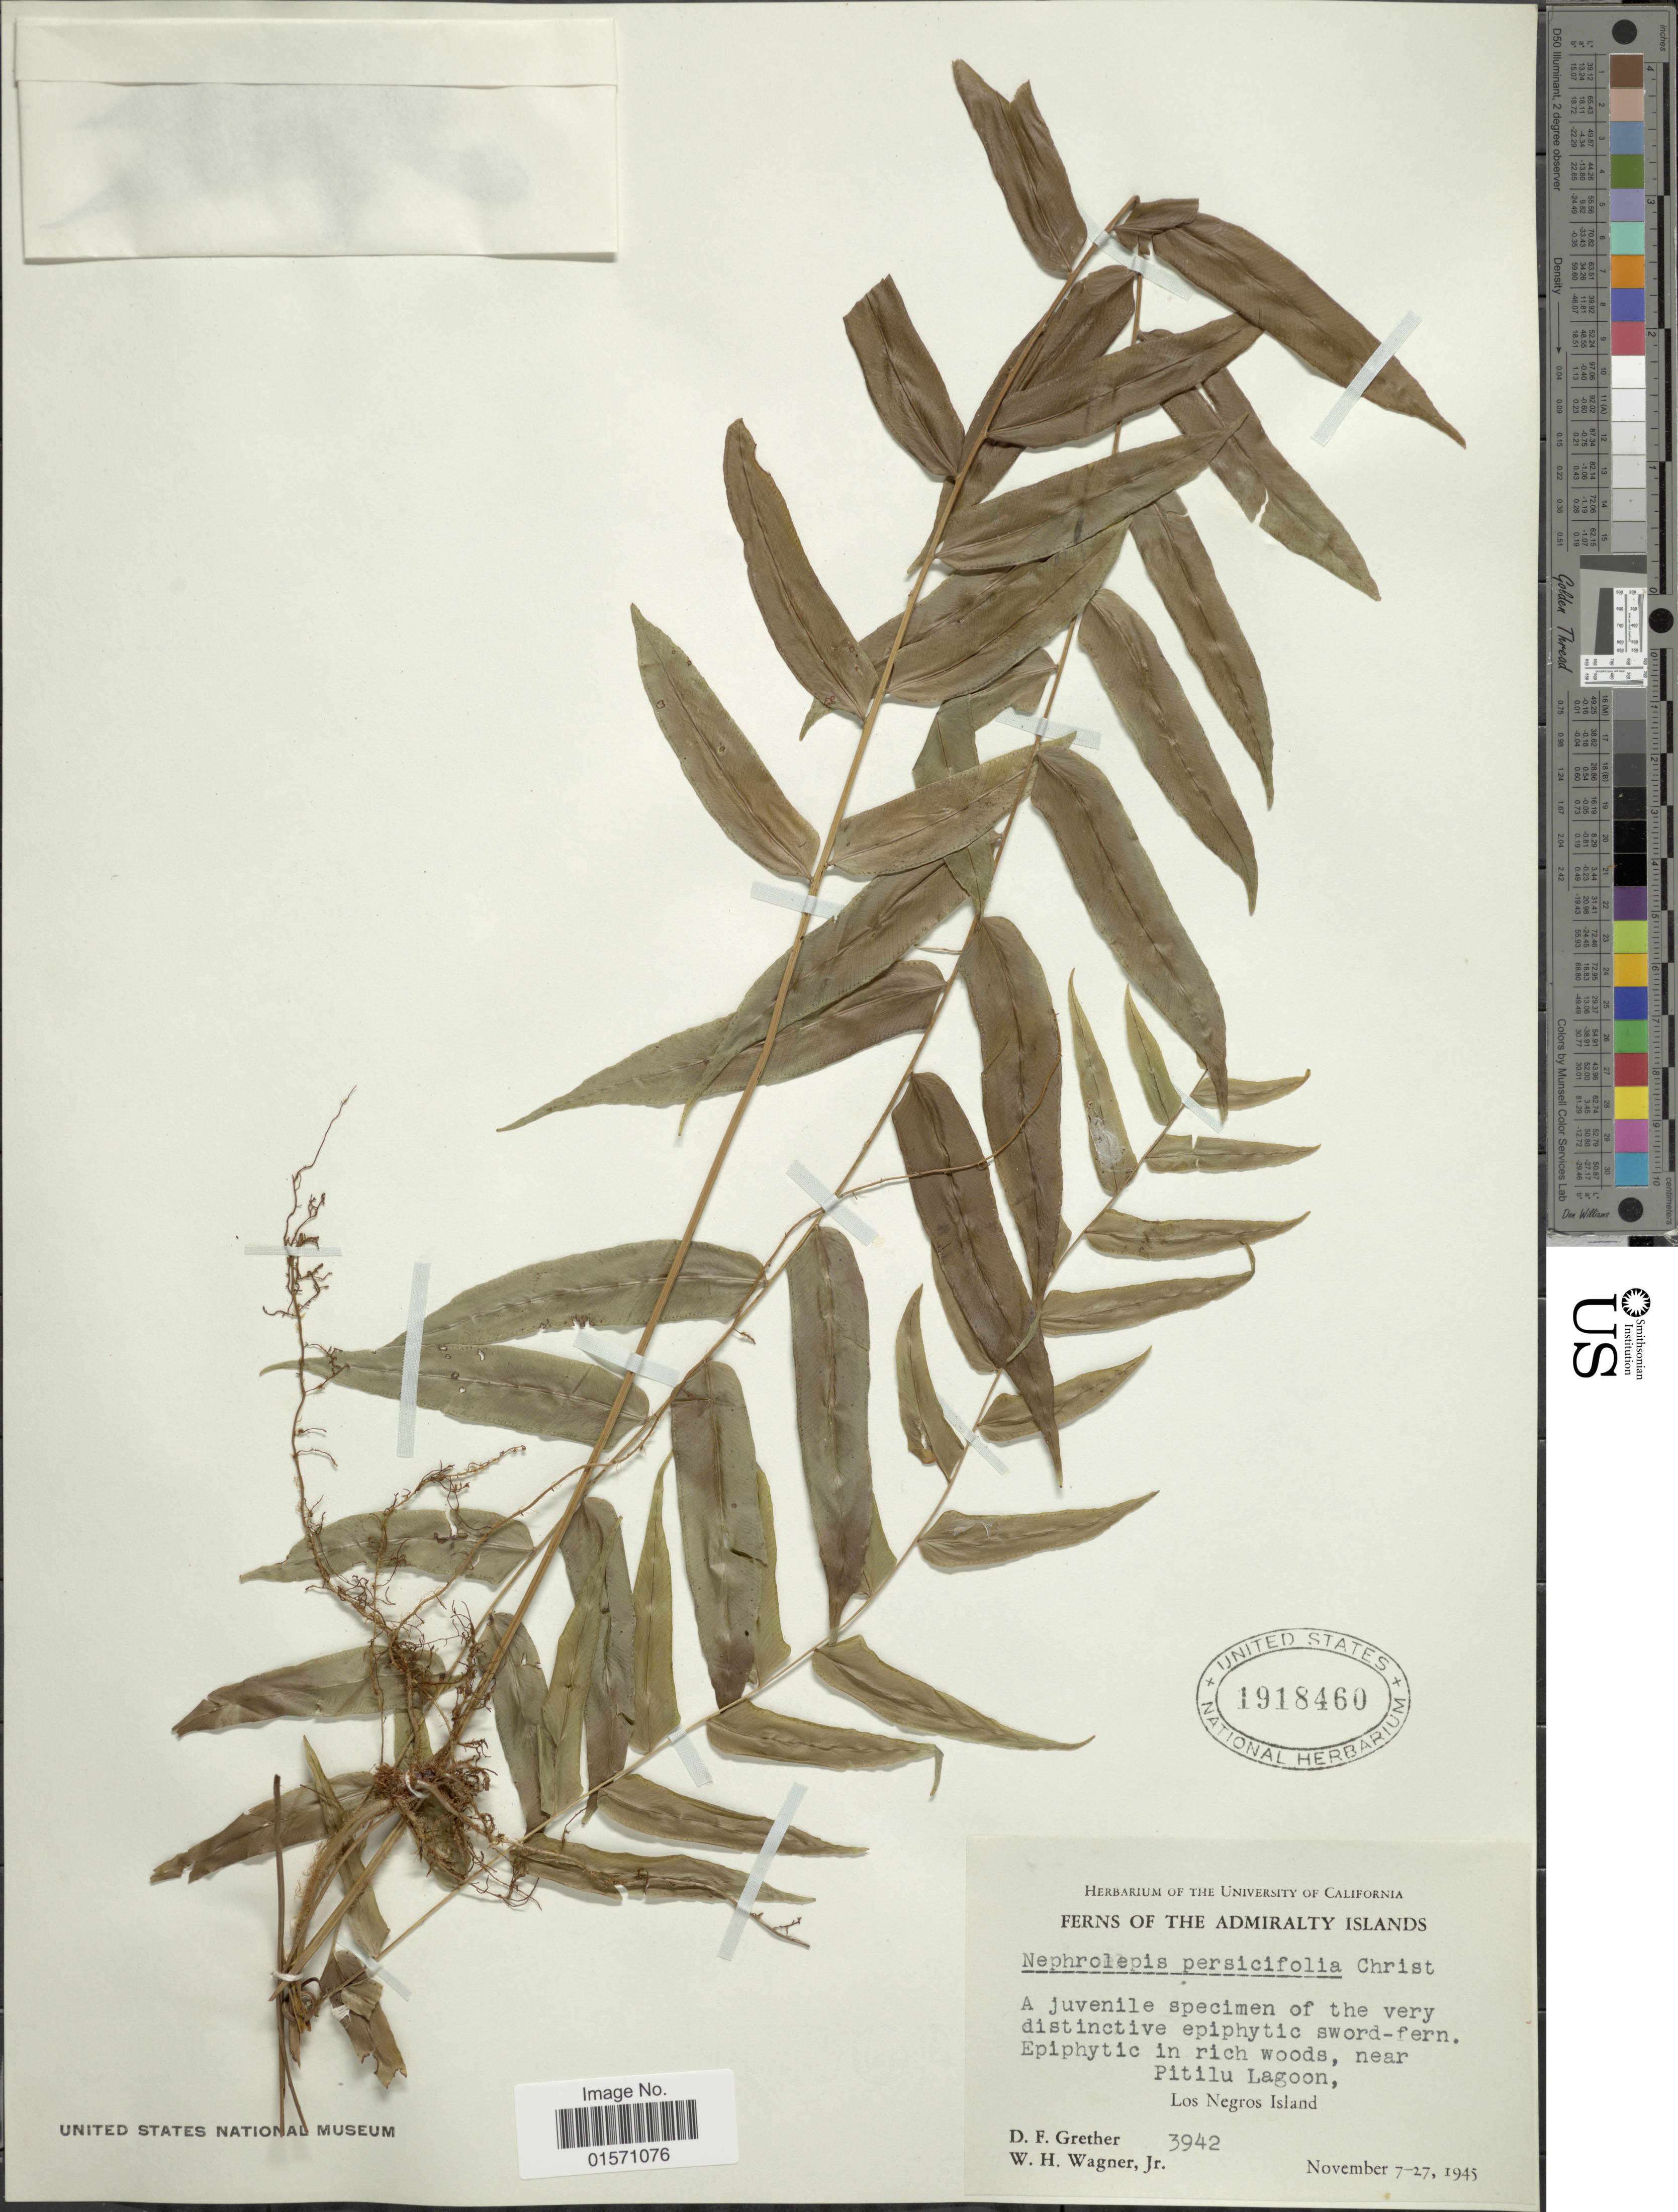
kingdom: Plantae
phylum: Tracheophyta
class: Polypodiopsida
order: Polypodiales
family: Nephrolepidaceae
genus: Nephrolepis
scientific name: Nephrolepis persicifolia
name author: Christ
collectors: D. F. Grether & W. H. Wagner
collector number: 3942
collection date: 1945-11-07/1945-11-27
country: Papua New Guinea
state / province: Manus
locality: Admiralty Islands. Near Pitilu Lagoon, Los Negros Island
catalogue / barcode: US 1918460